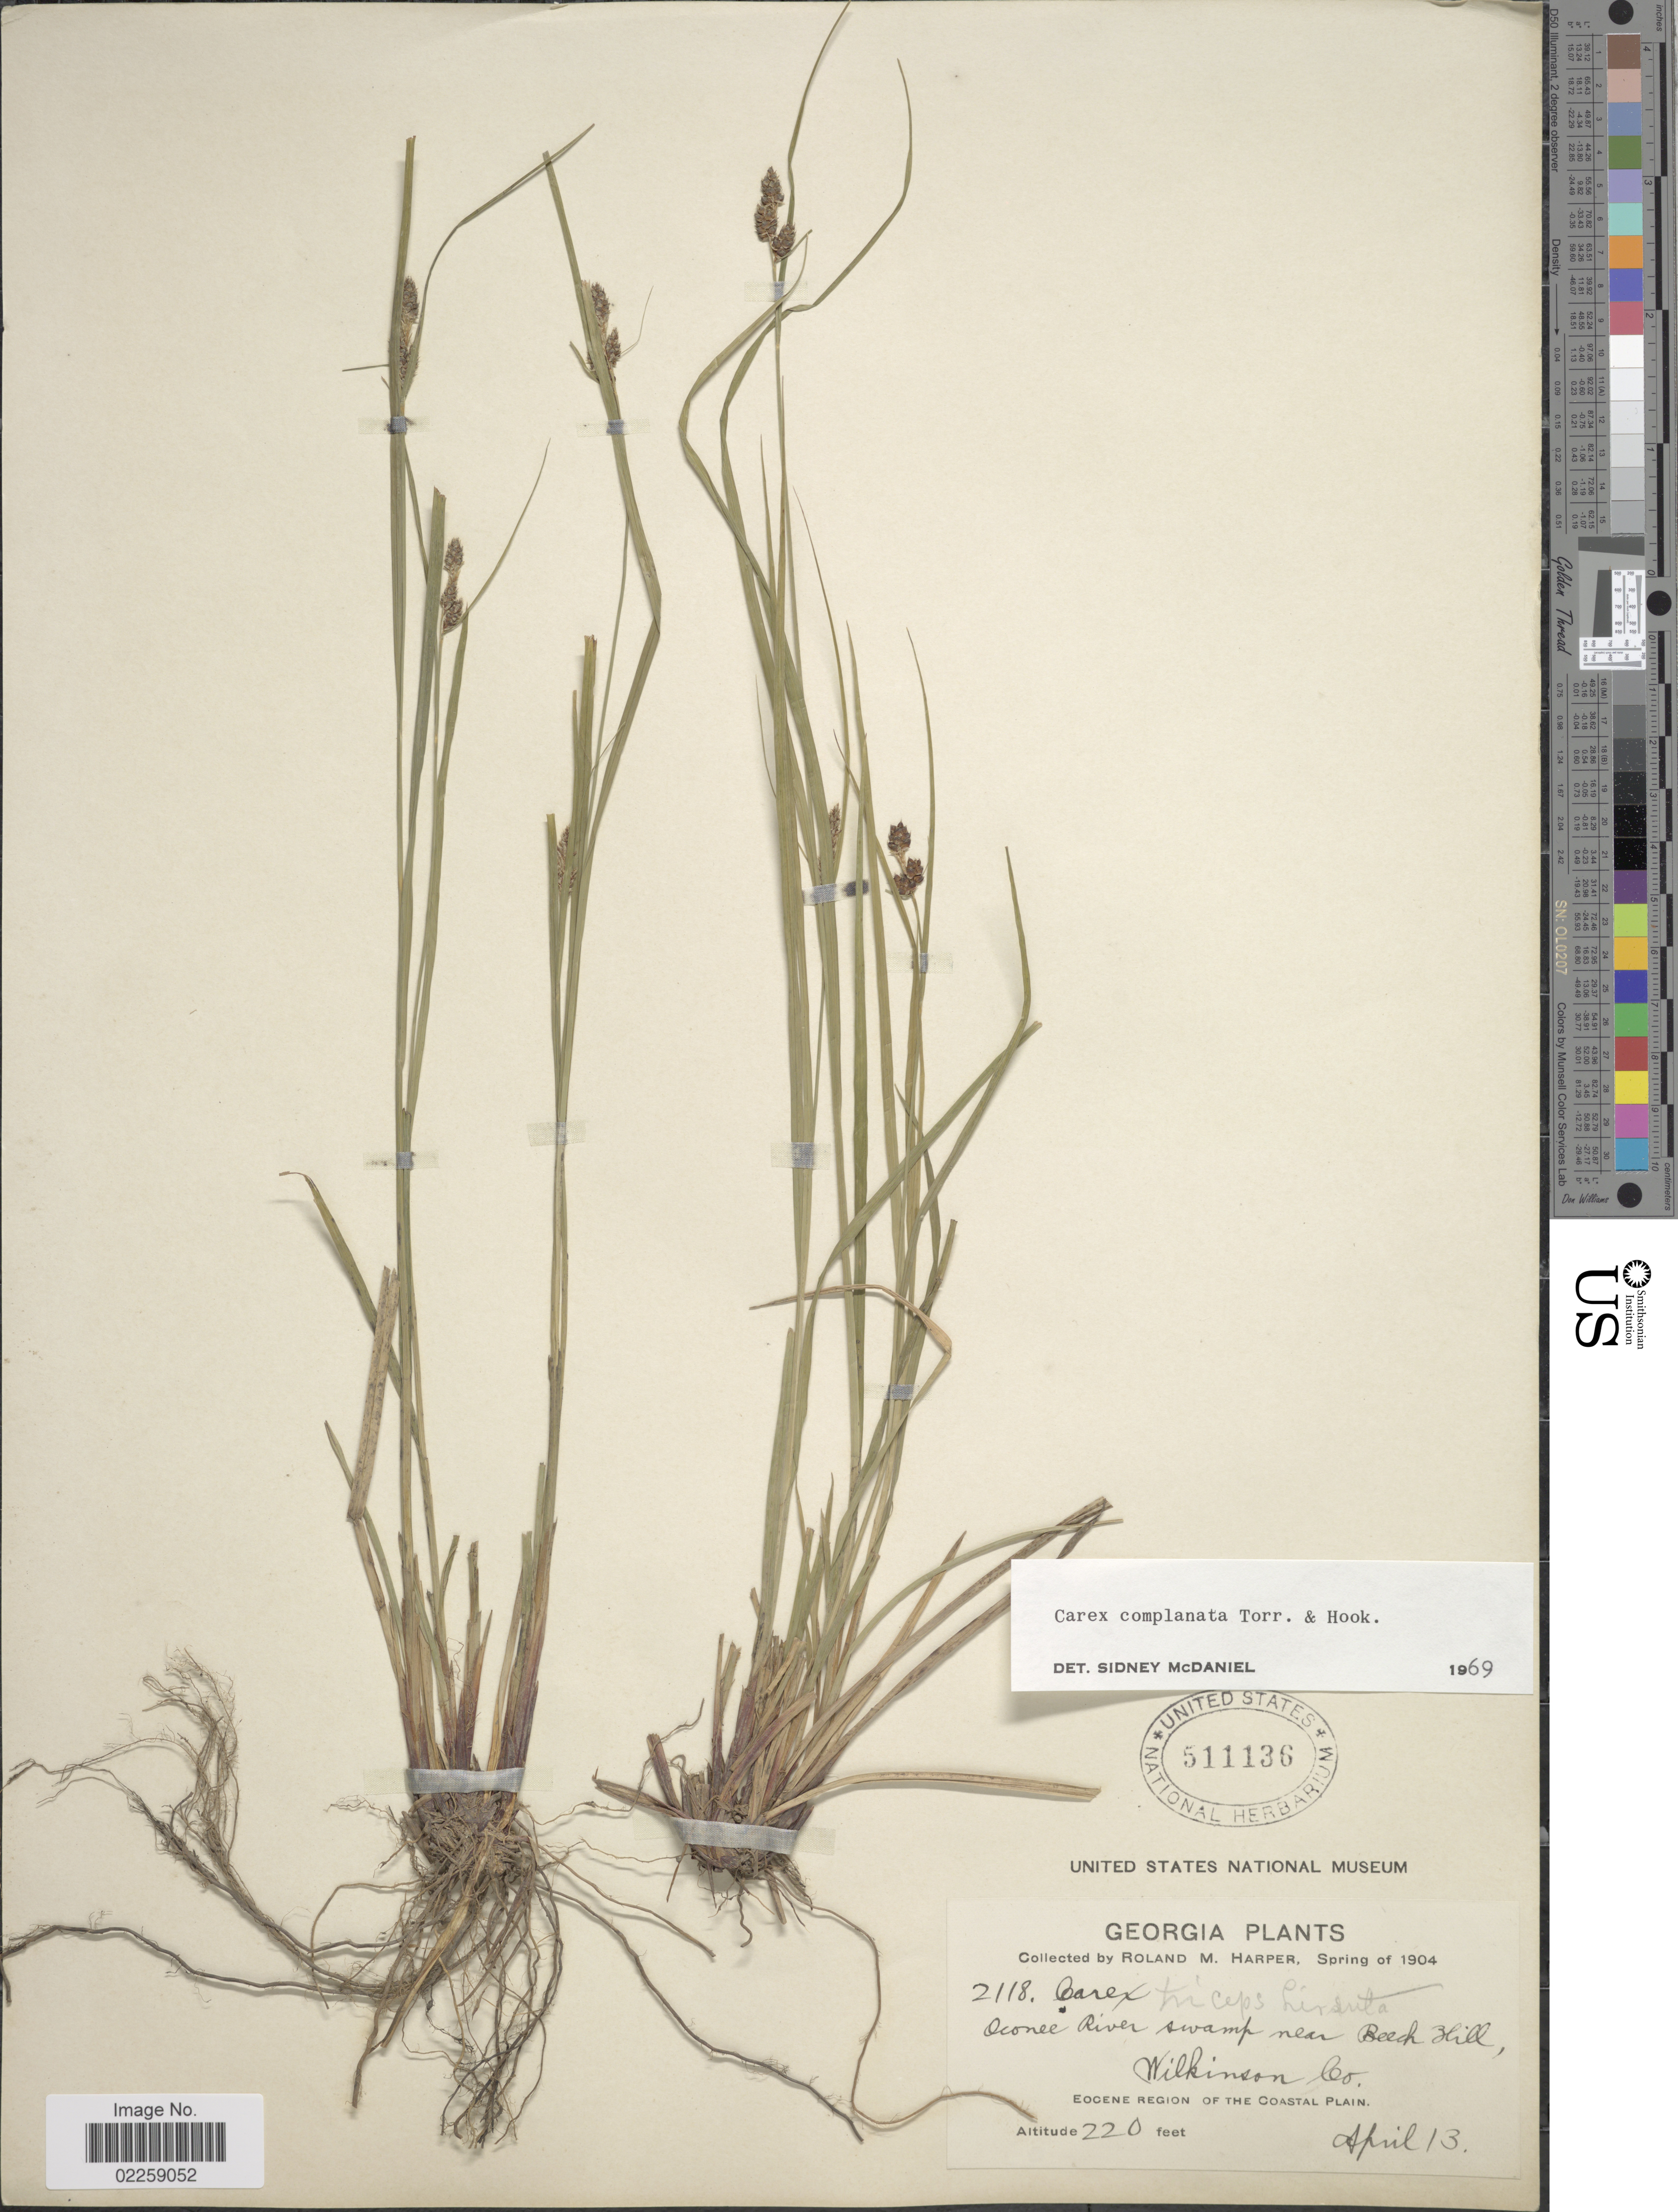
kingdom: Plantae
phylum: Tracheophyta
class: Liliopsida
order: Poales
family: Cyperaceae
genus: Carex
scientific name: Carex complanata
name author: Torr. & Hook.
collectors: R. M. Harper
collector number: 2118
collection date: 1904-04-13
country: United States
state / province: Georgia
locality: Oconee River swamp near Beach Hill, Wilkinson Co. Eocene Region of the Coastal Plain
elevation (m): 67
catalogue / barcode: US 511136